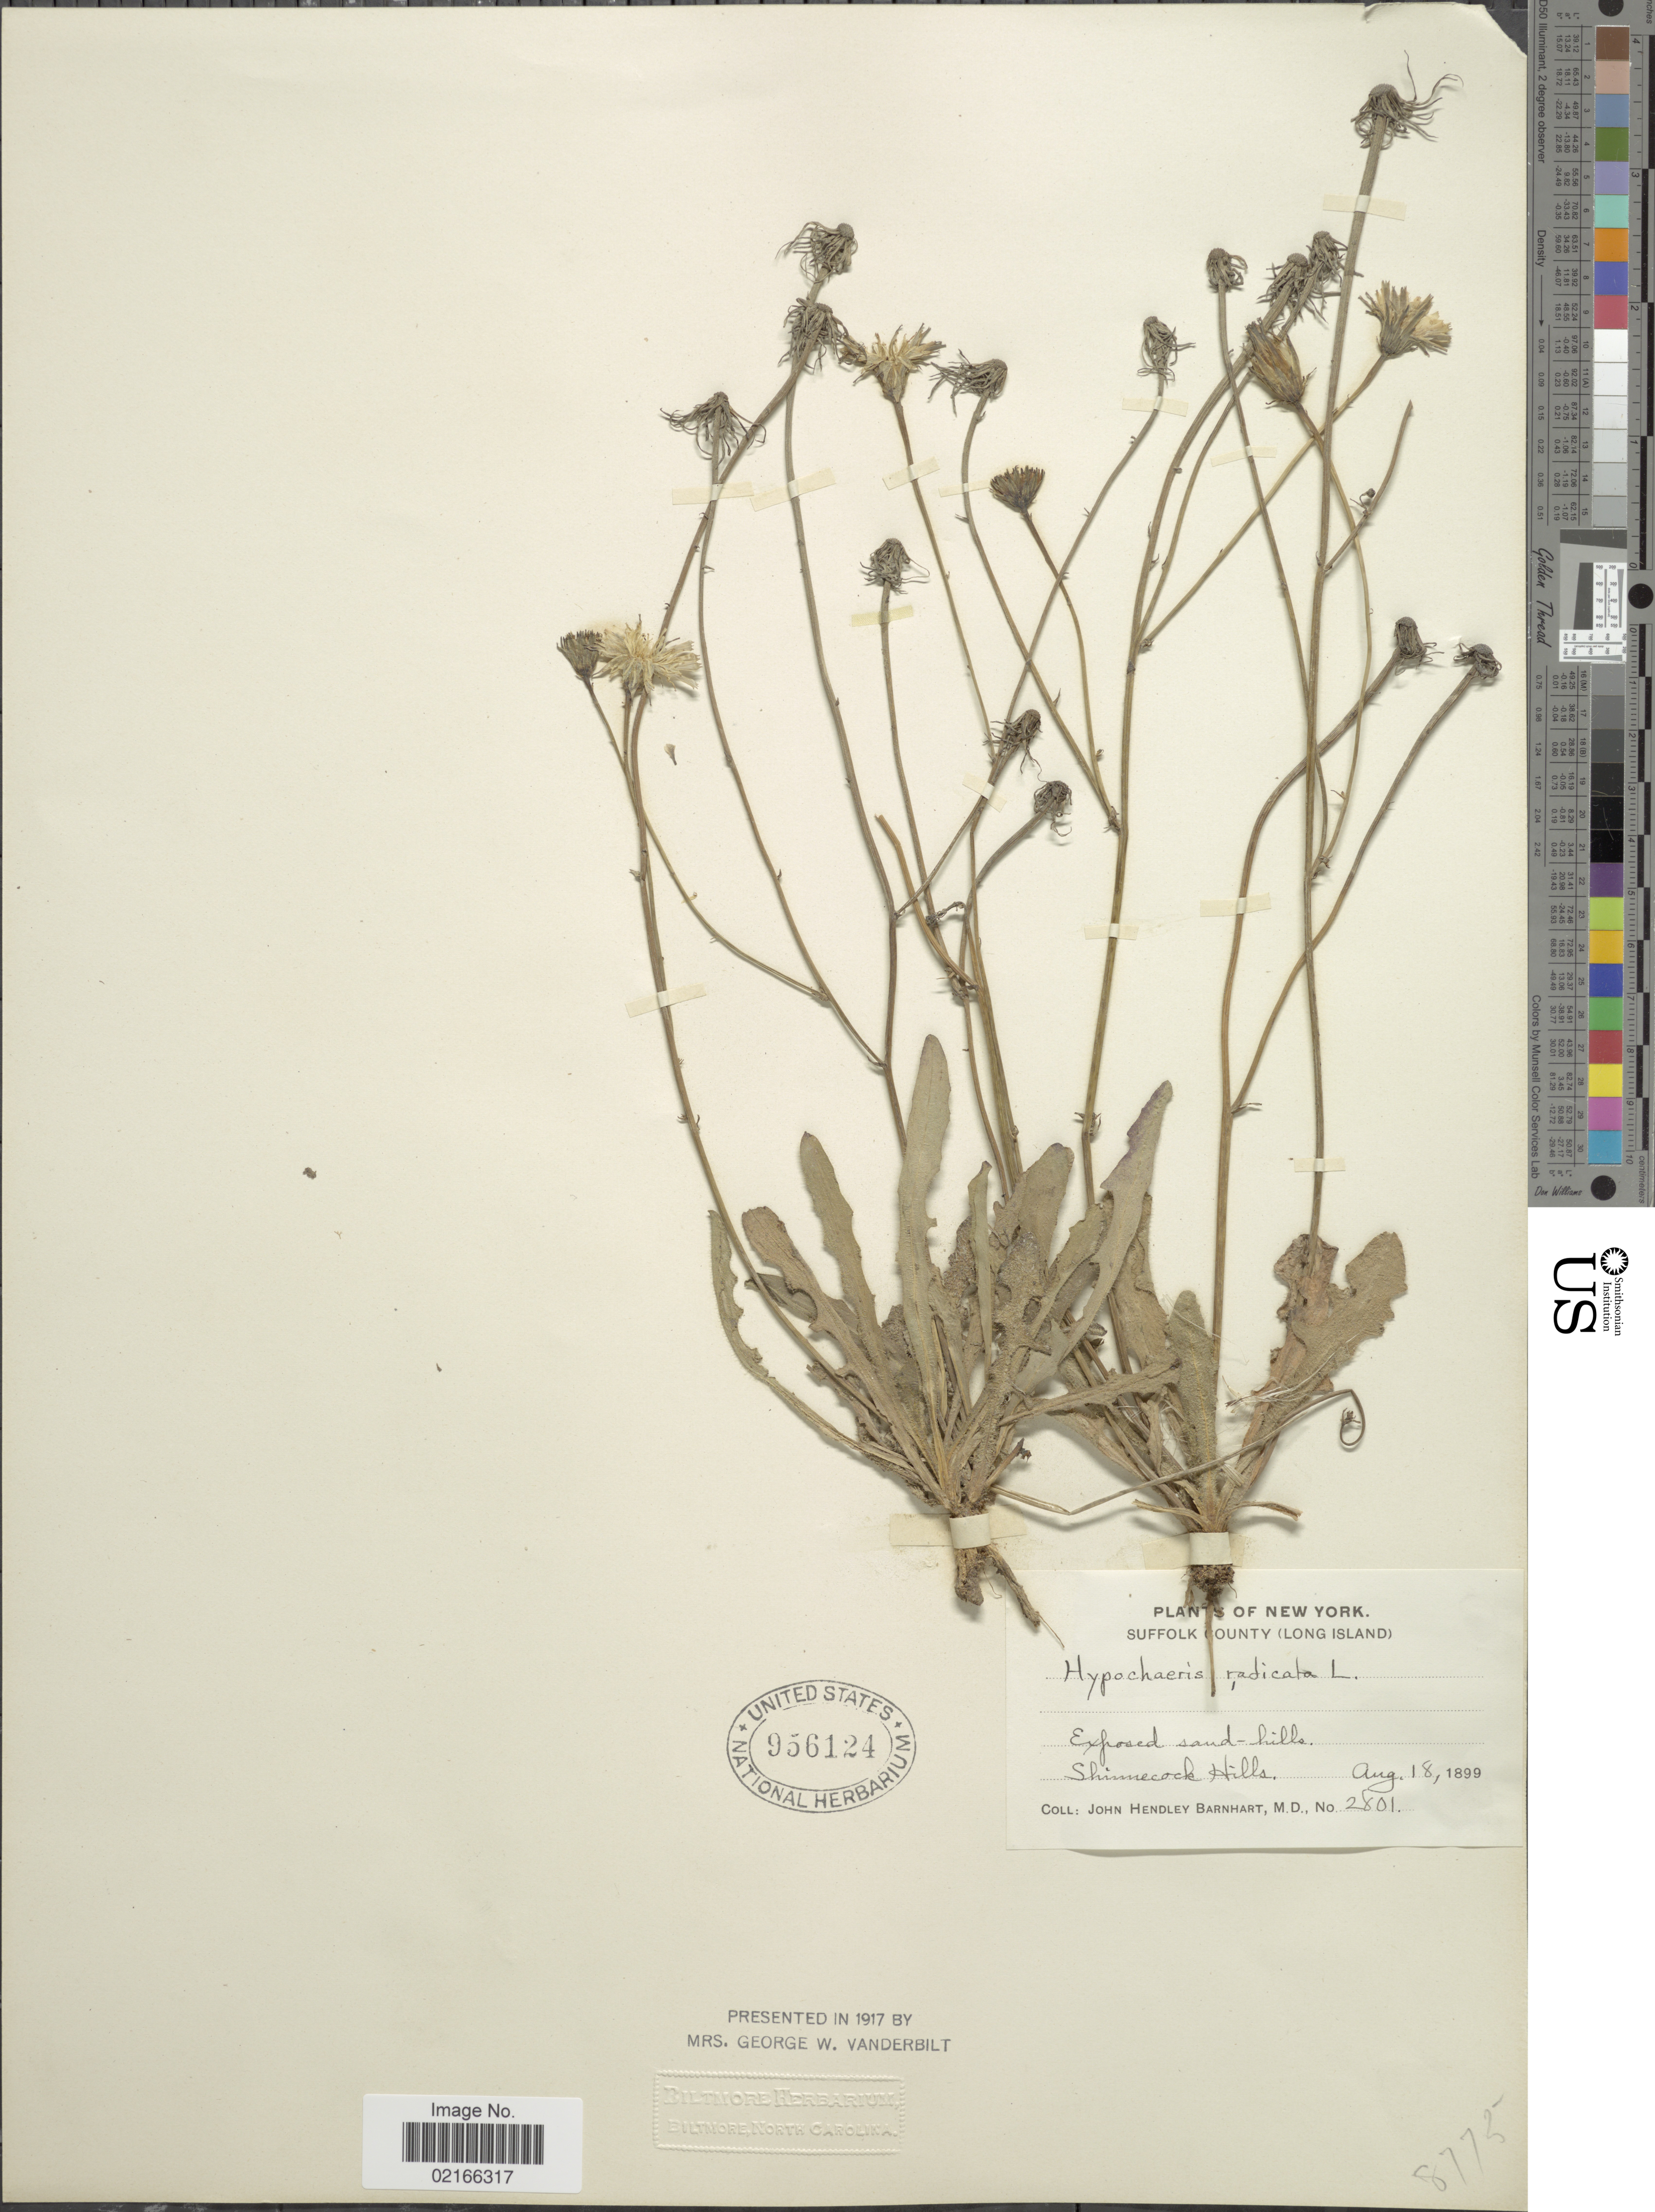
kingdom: Plantae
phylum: Tracheophyta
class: Magnoliopsida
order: Asterales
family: Asteraceae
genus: Hypochaeris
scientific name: Hypochaeris radicata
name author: L.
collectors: J. H. Barnhart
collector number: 2801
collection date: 1899-08-18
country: United States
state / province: New York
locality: Suffolk County (Long Island). Shinnecock Hills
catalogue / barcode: US 956124